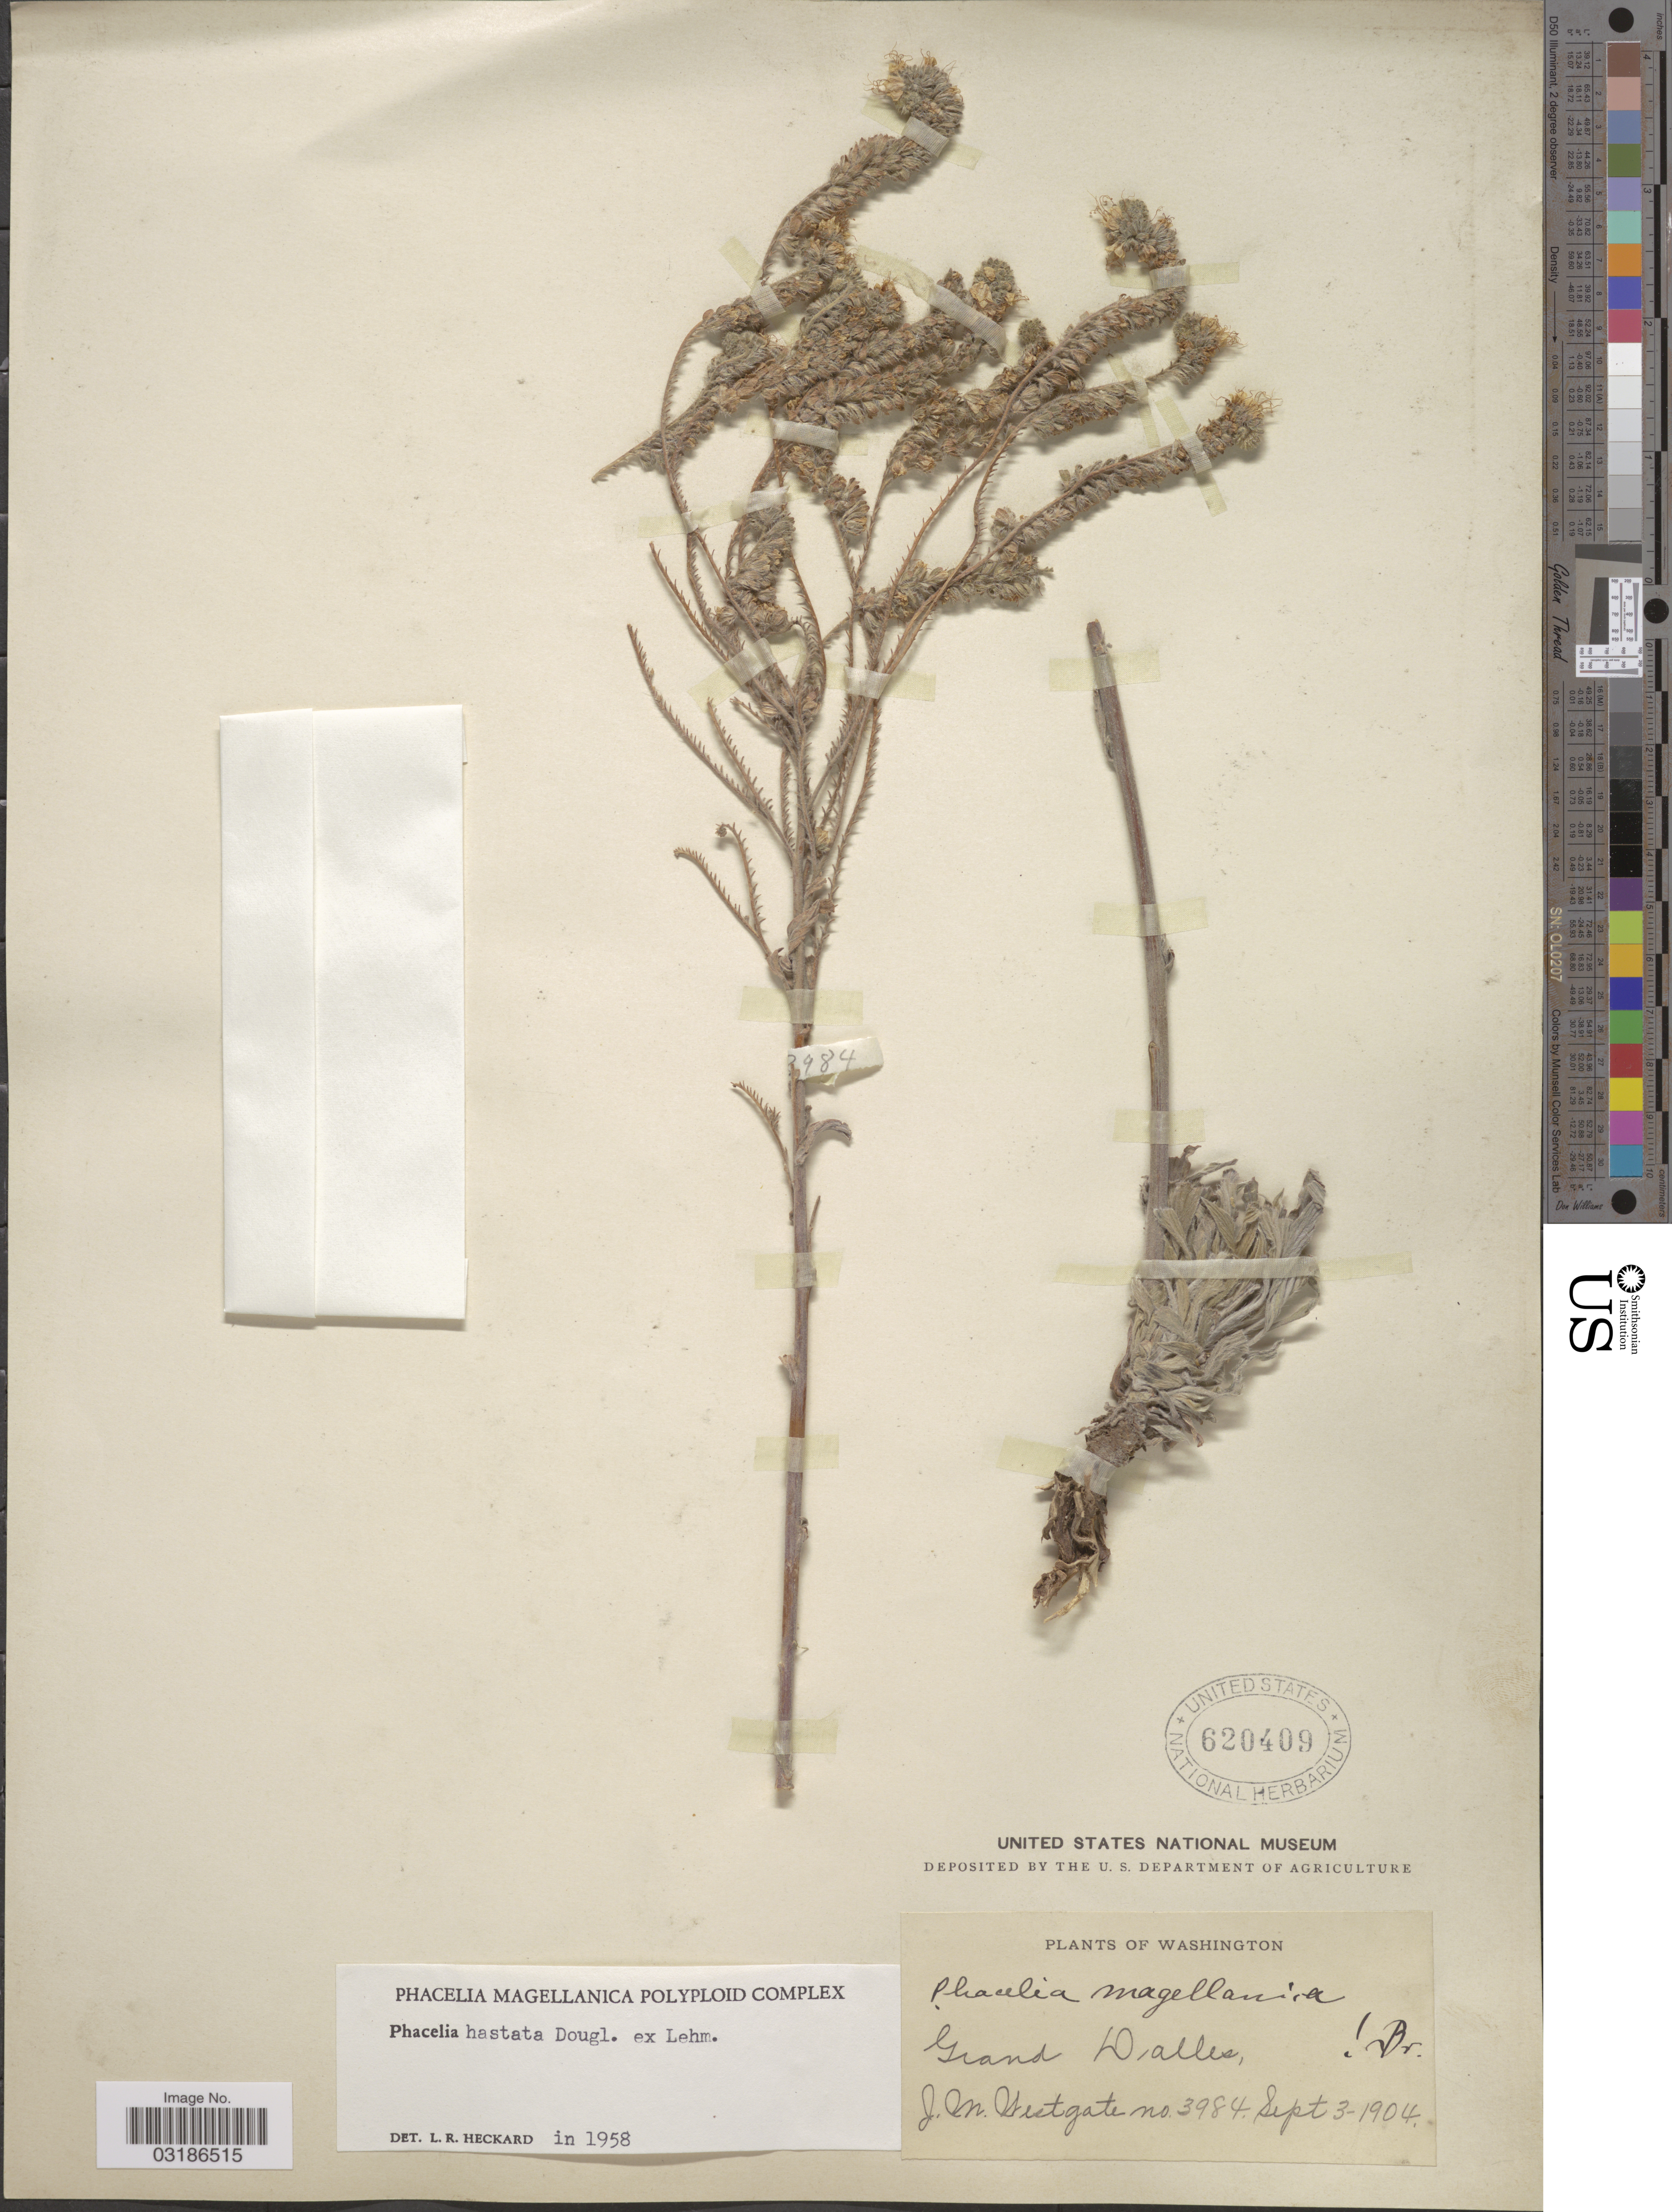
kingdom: Plantae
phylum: Tracheophyta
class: Magnoliopsida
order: Boraginales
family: Hydrophyllaceae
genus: Phacelia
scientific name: Phacelia hastata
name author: Douglas ex Lehm.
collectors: J. Westgate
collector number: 3984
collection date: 1904-09-03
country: United States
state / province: Washington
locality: Grand Dalles.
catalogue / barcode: US 620409